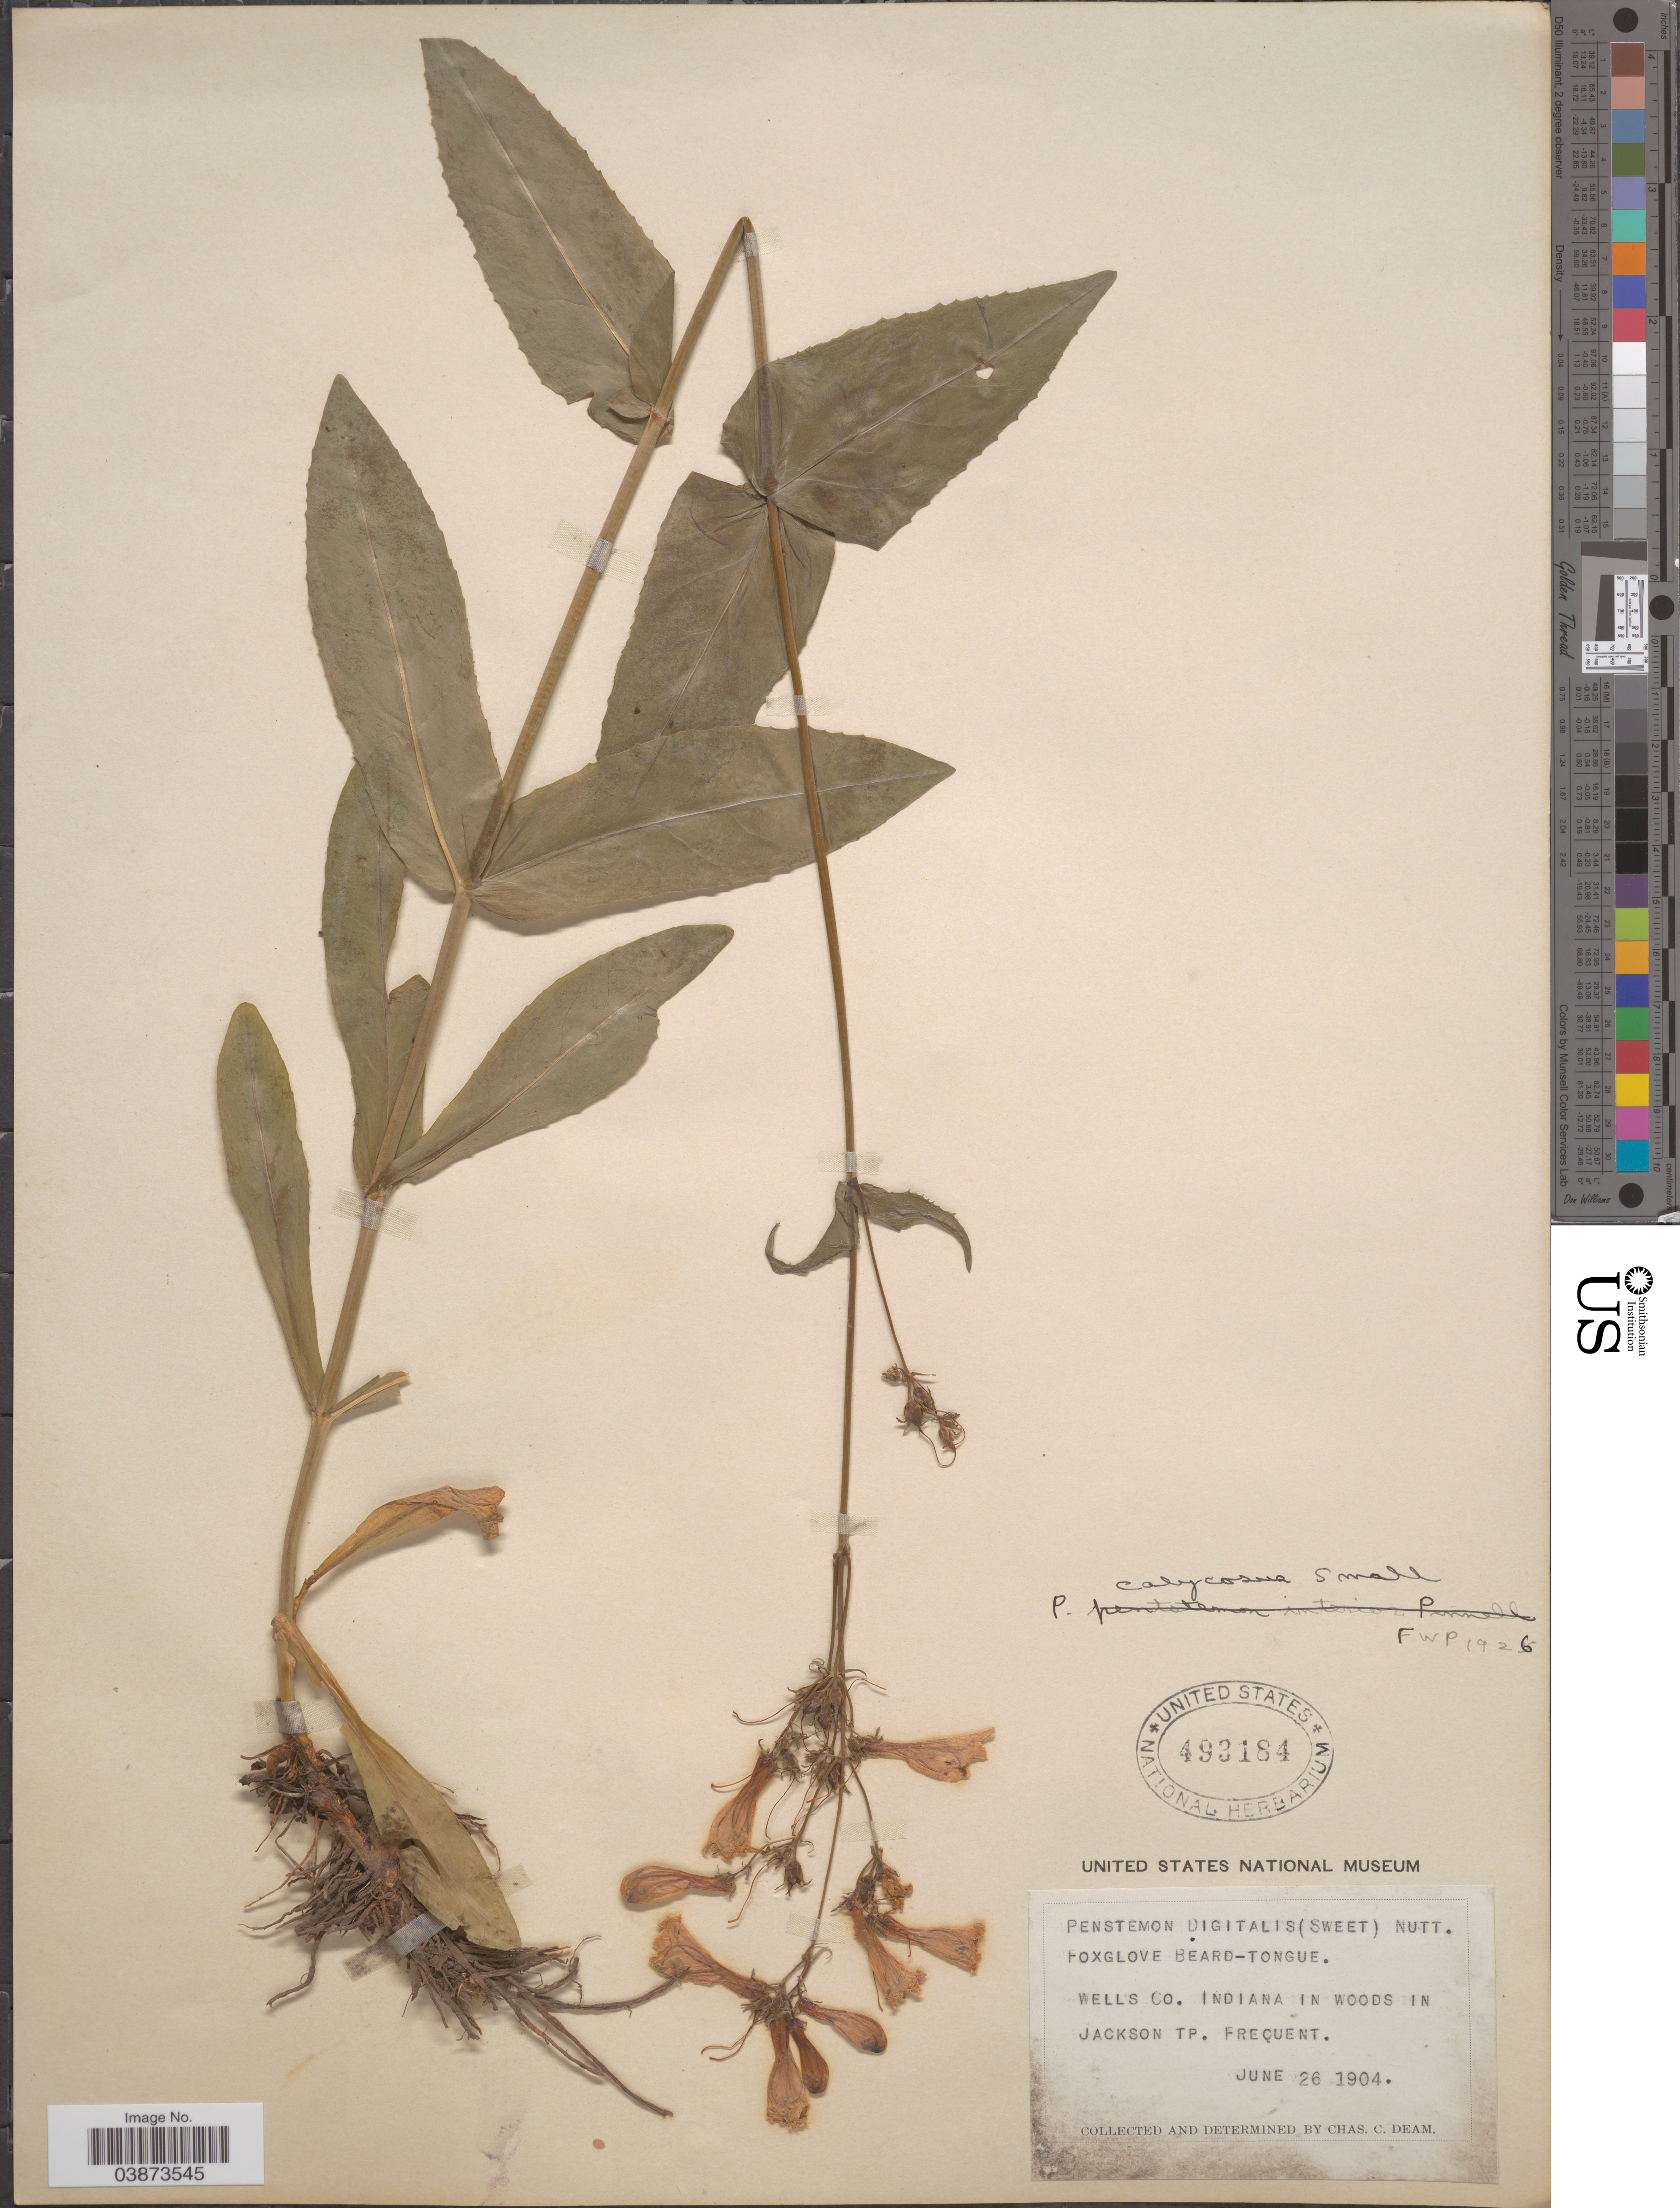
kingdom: Plantae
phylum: Tracheophyta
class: Magnoliopsida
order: Lamiales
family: Plantaginaceae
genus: Penstemon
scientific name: Penstemon calycosus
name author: Small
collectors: C. C. Deam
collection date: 1904-06-26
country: United States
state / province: Indiana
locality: Wells Co. In Jackson Tp.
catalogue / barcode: US 493184